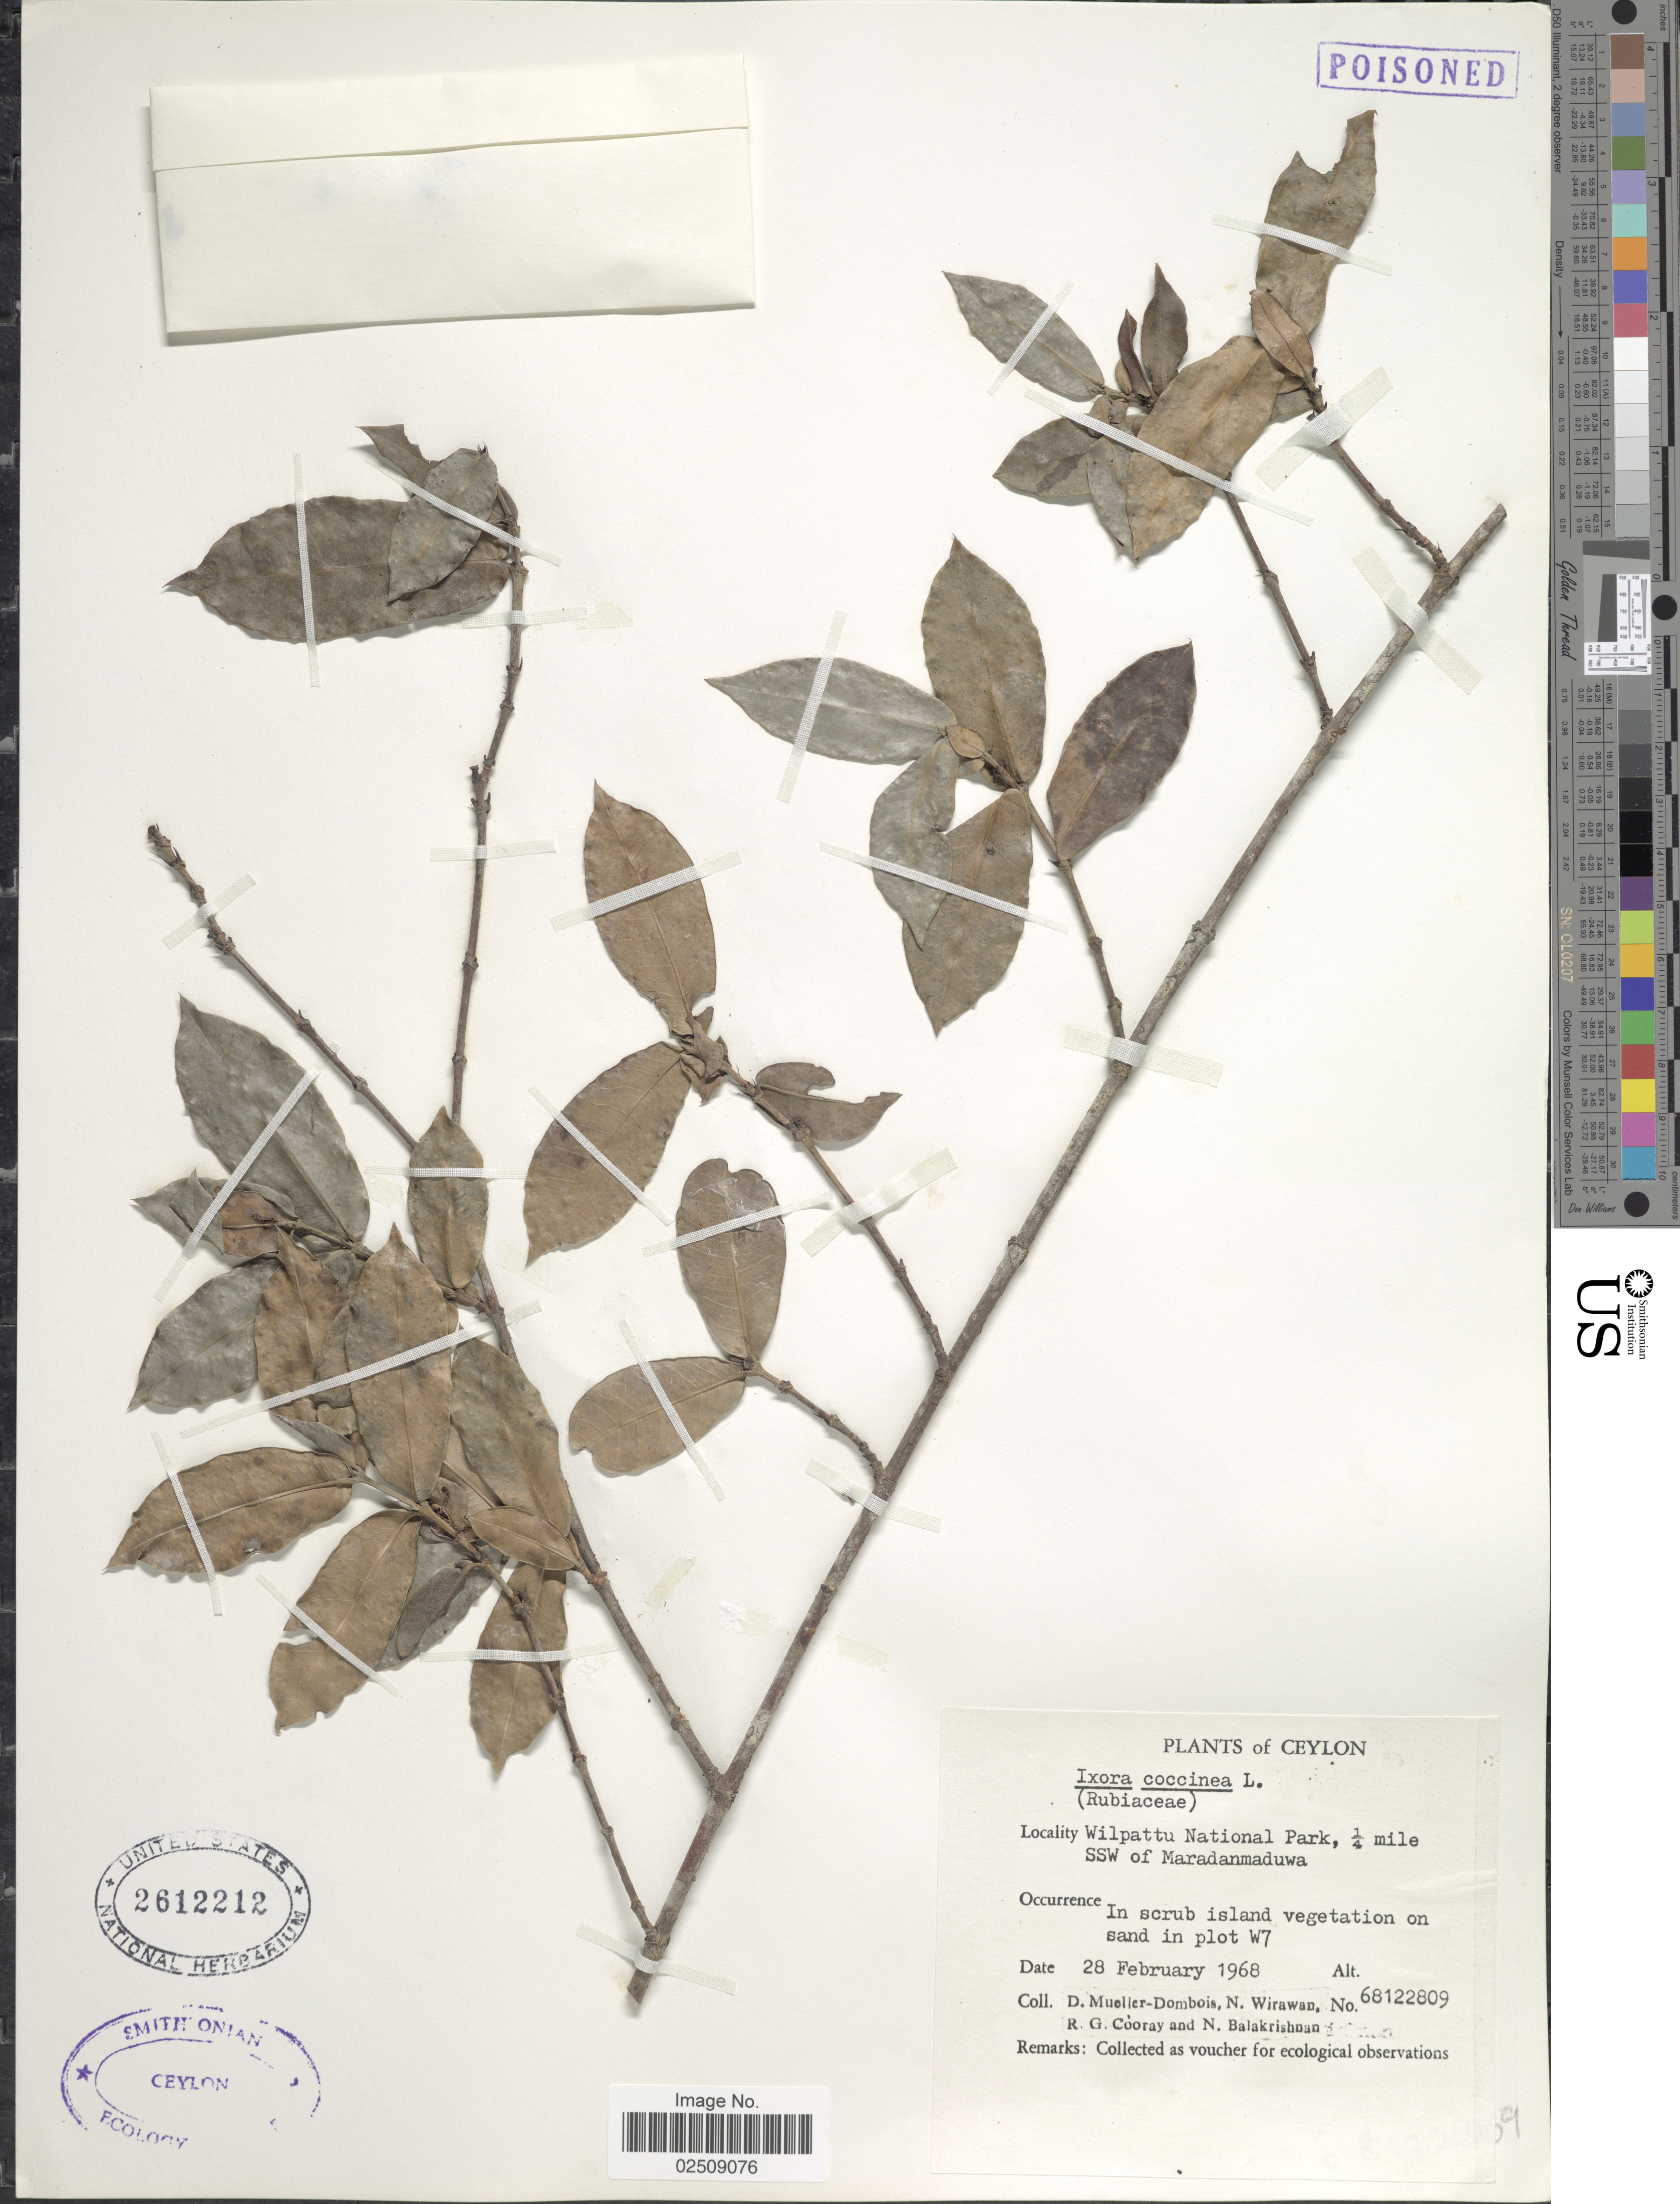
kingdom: Plantae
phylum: Tracheophyta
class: Magnoliopsida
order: Gentianales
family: Rubiaceae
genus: Ixora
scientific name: Ixora coccinea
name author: L.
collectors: D. Mueller-Dombois, N. Wirawan, R. Cooray & N. Balakrishnan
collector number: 68122809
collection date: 1968-02-28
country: Sri Lanka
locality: Ceylon. Wilpattu National Park, ¼ mile SSW of Maradanmaduwa. Plot W7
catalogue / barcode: US 2612212